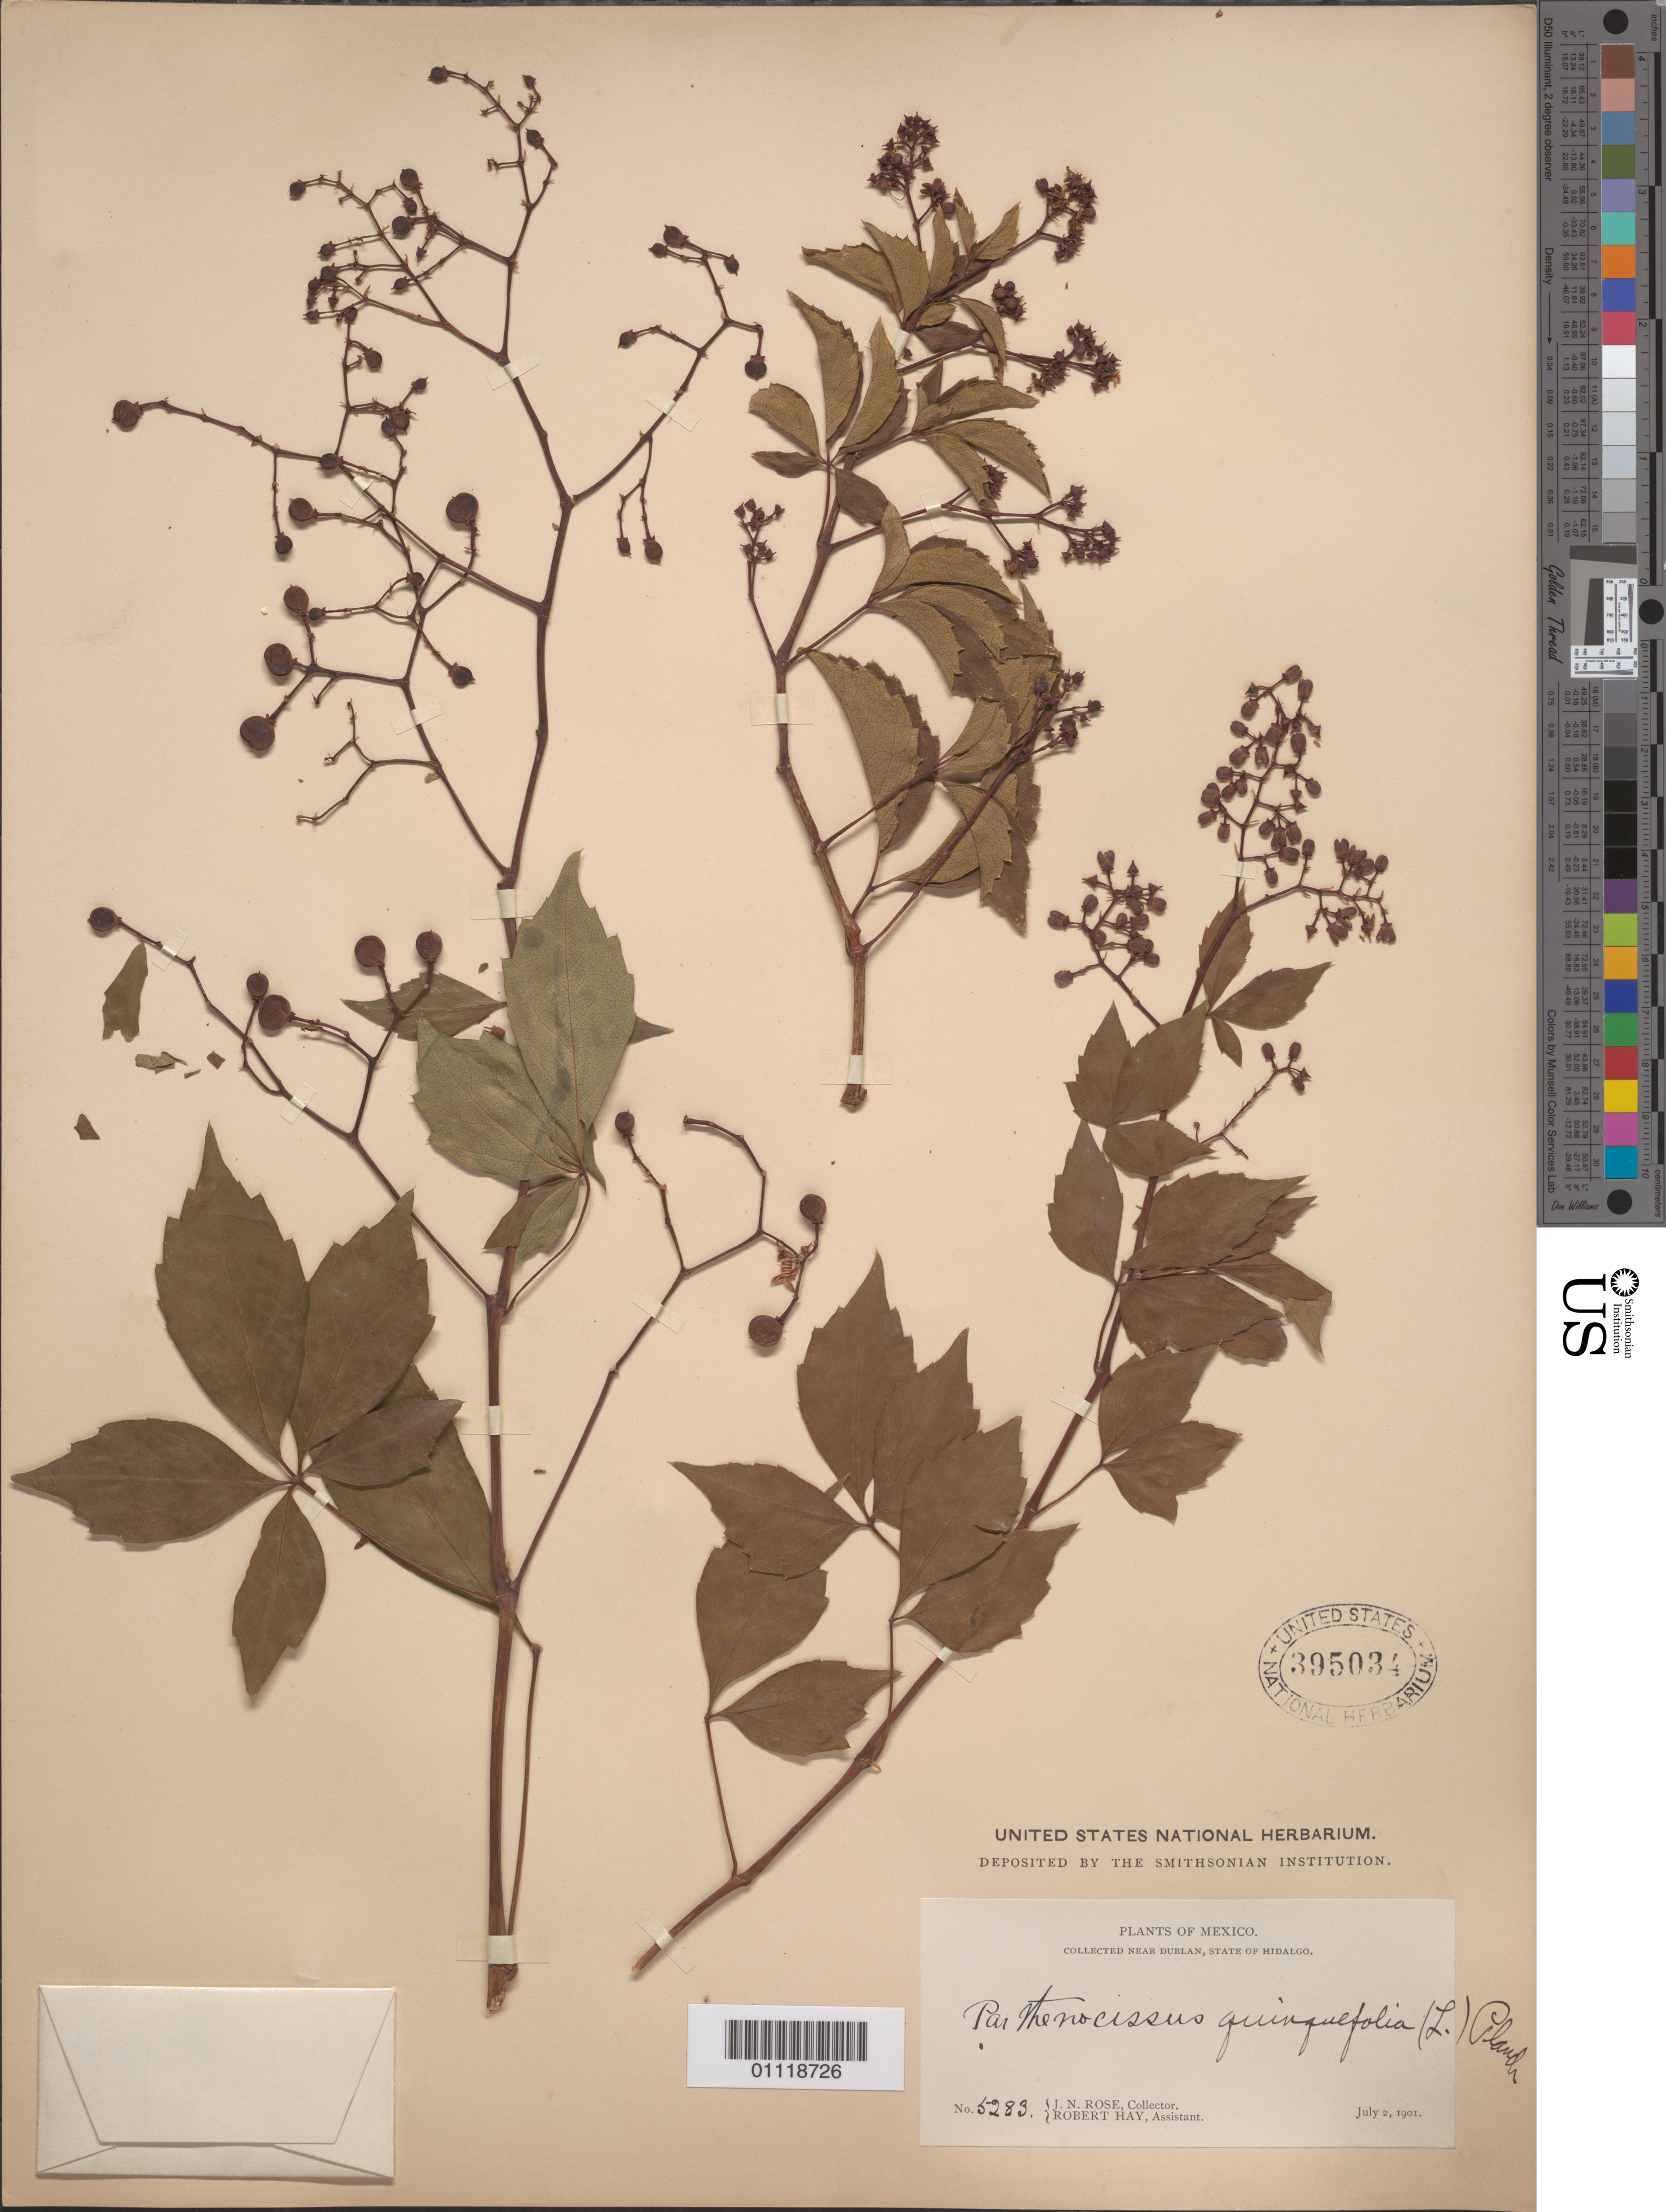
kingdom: Plantae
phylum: Tracheophyta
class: Magnoliopsida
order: Vitales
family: Vitaceae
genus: Parthenocissus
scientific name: Parthenocissus quinquefolia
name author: (L.) Planch.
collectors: J. N. Rose & R. Hay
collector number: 5283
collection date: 1901-07-02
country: Mexico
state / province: Hidalgo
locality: Near Dublan.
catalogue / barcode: US 395034